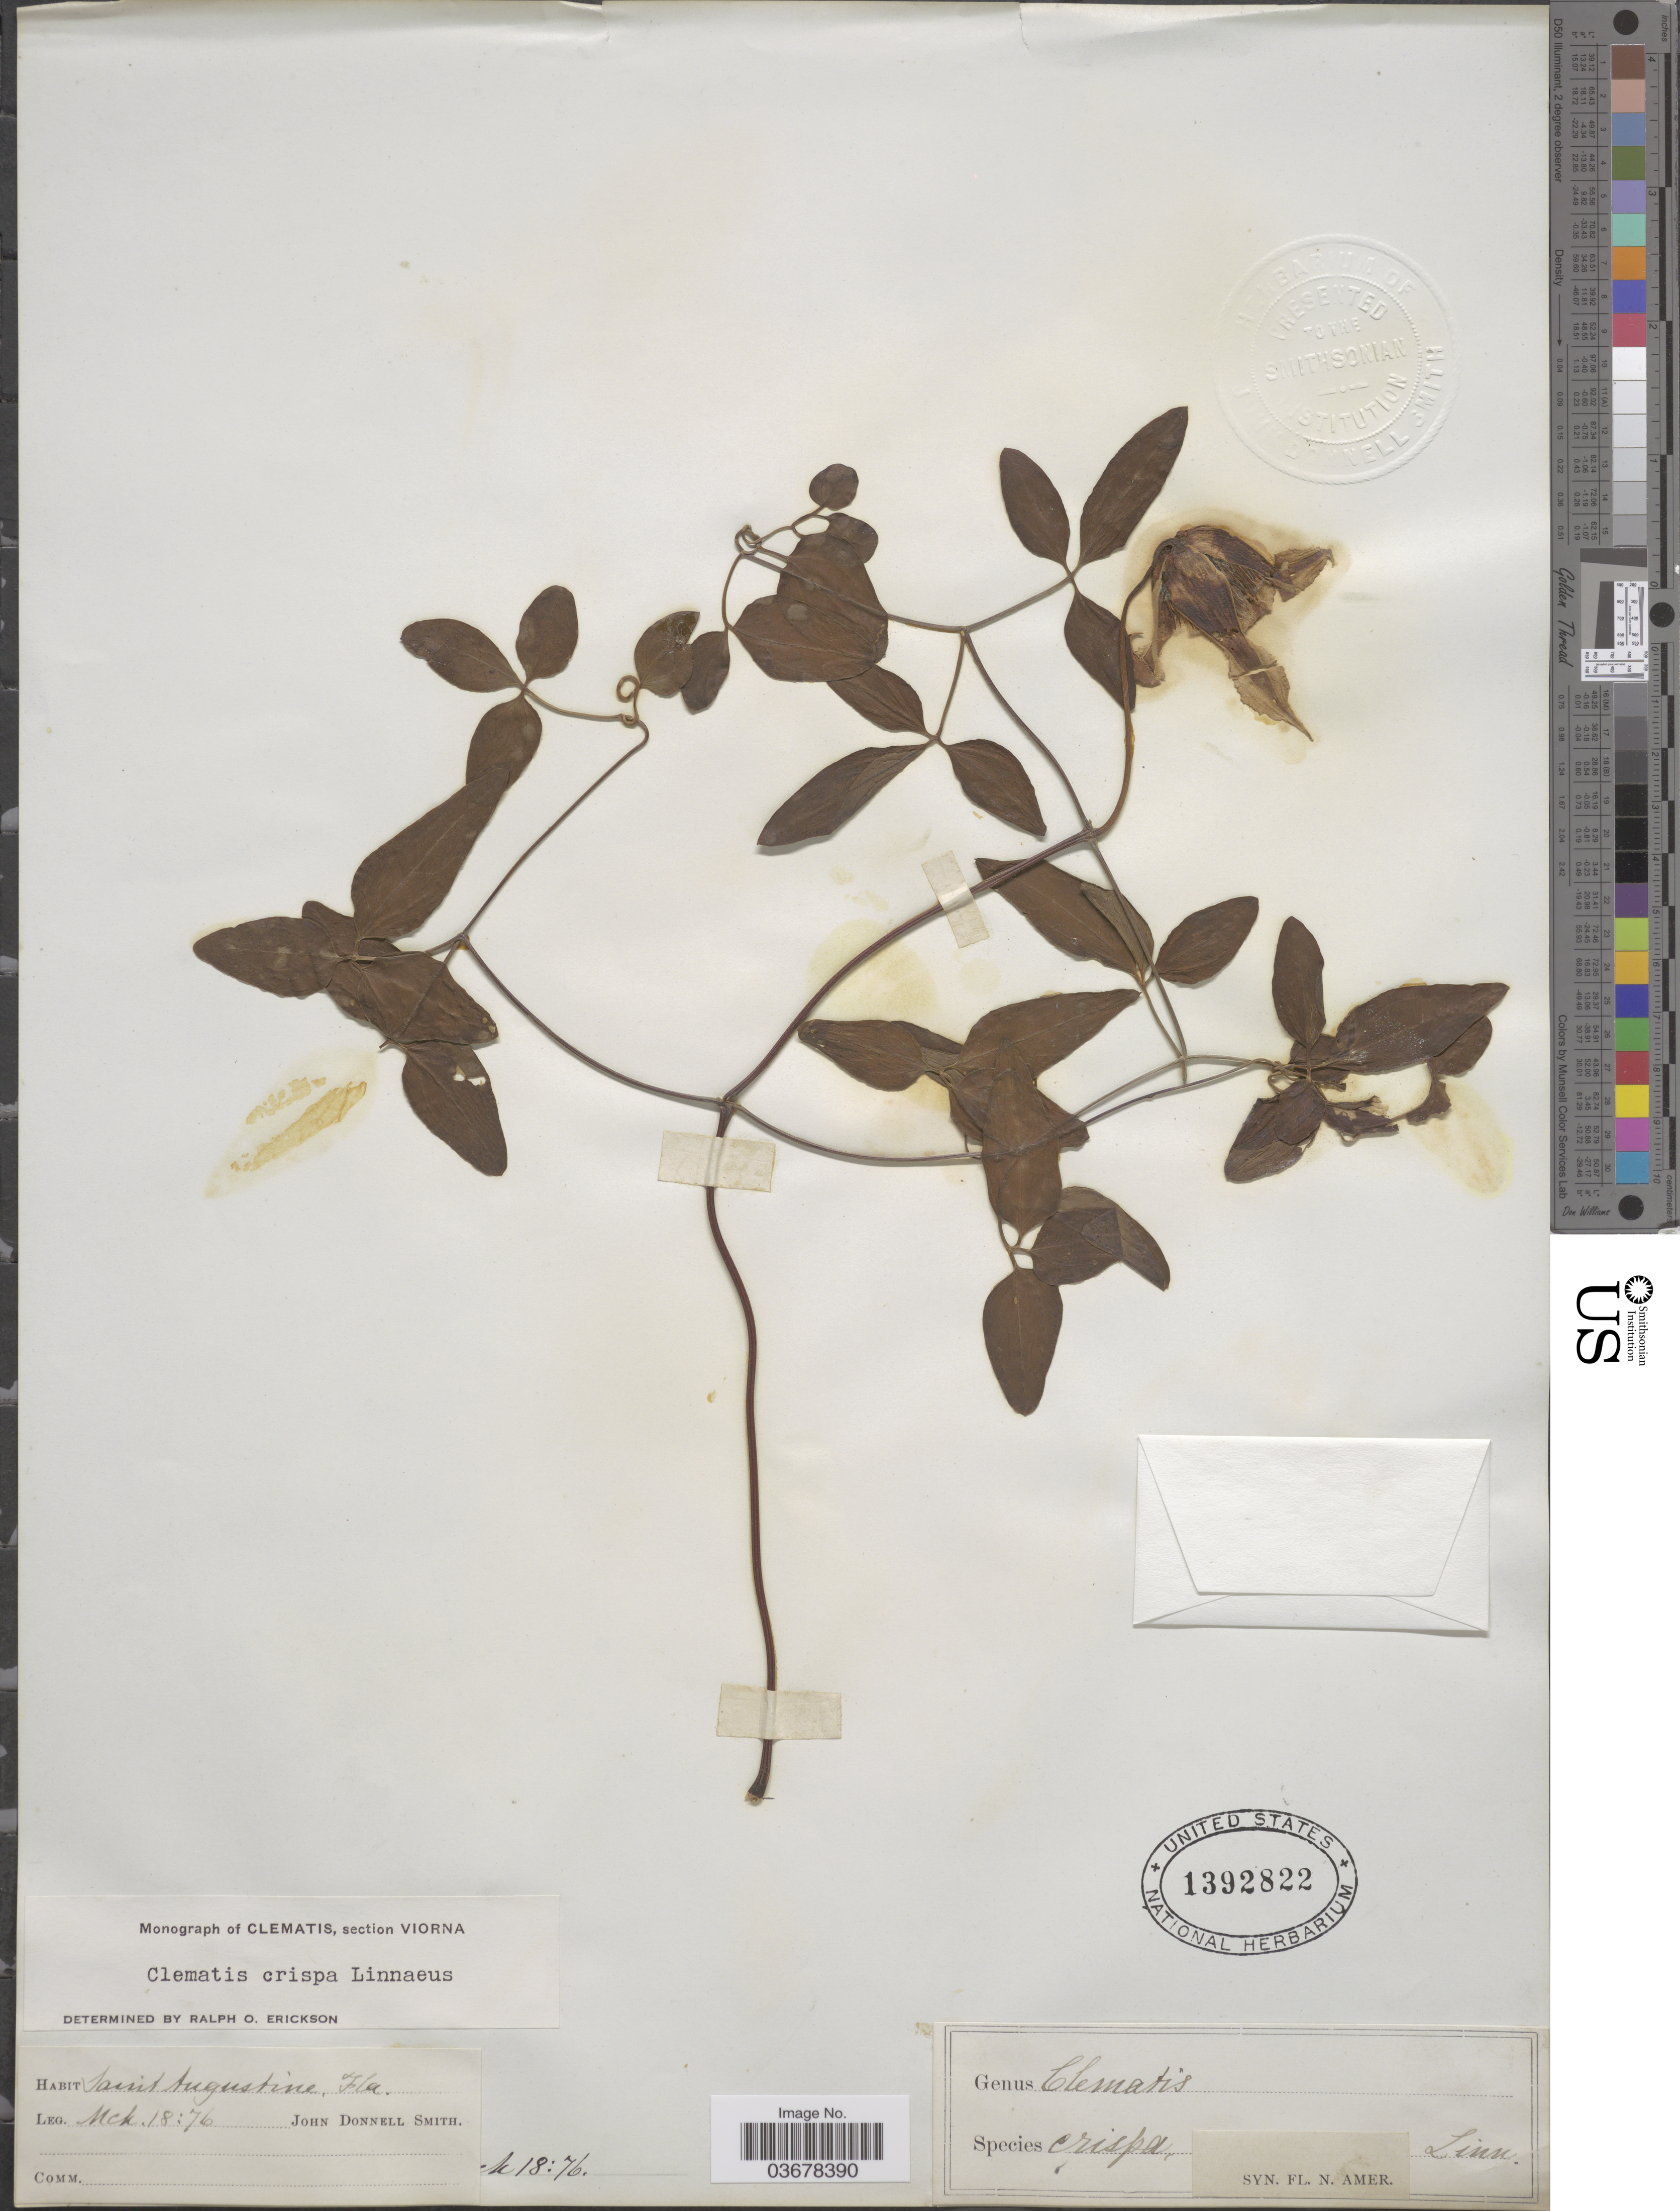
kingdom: Plantae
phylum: Tracheophyta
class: Magnoliopsida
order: Ranunculales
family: Ranunculaceae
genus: Clematis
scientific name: Clematis viorna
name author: L.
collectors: J. Donnell Smith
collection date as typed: Transcribed d/m/y: 18/3/76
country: United States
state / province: Florida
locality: Saint Augustine.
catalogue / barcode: US 1392822